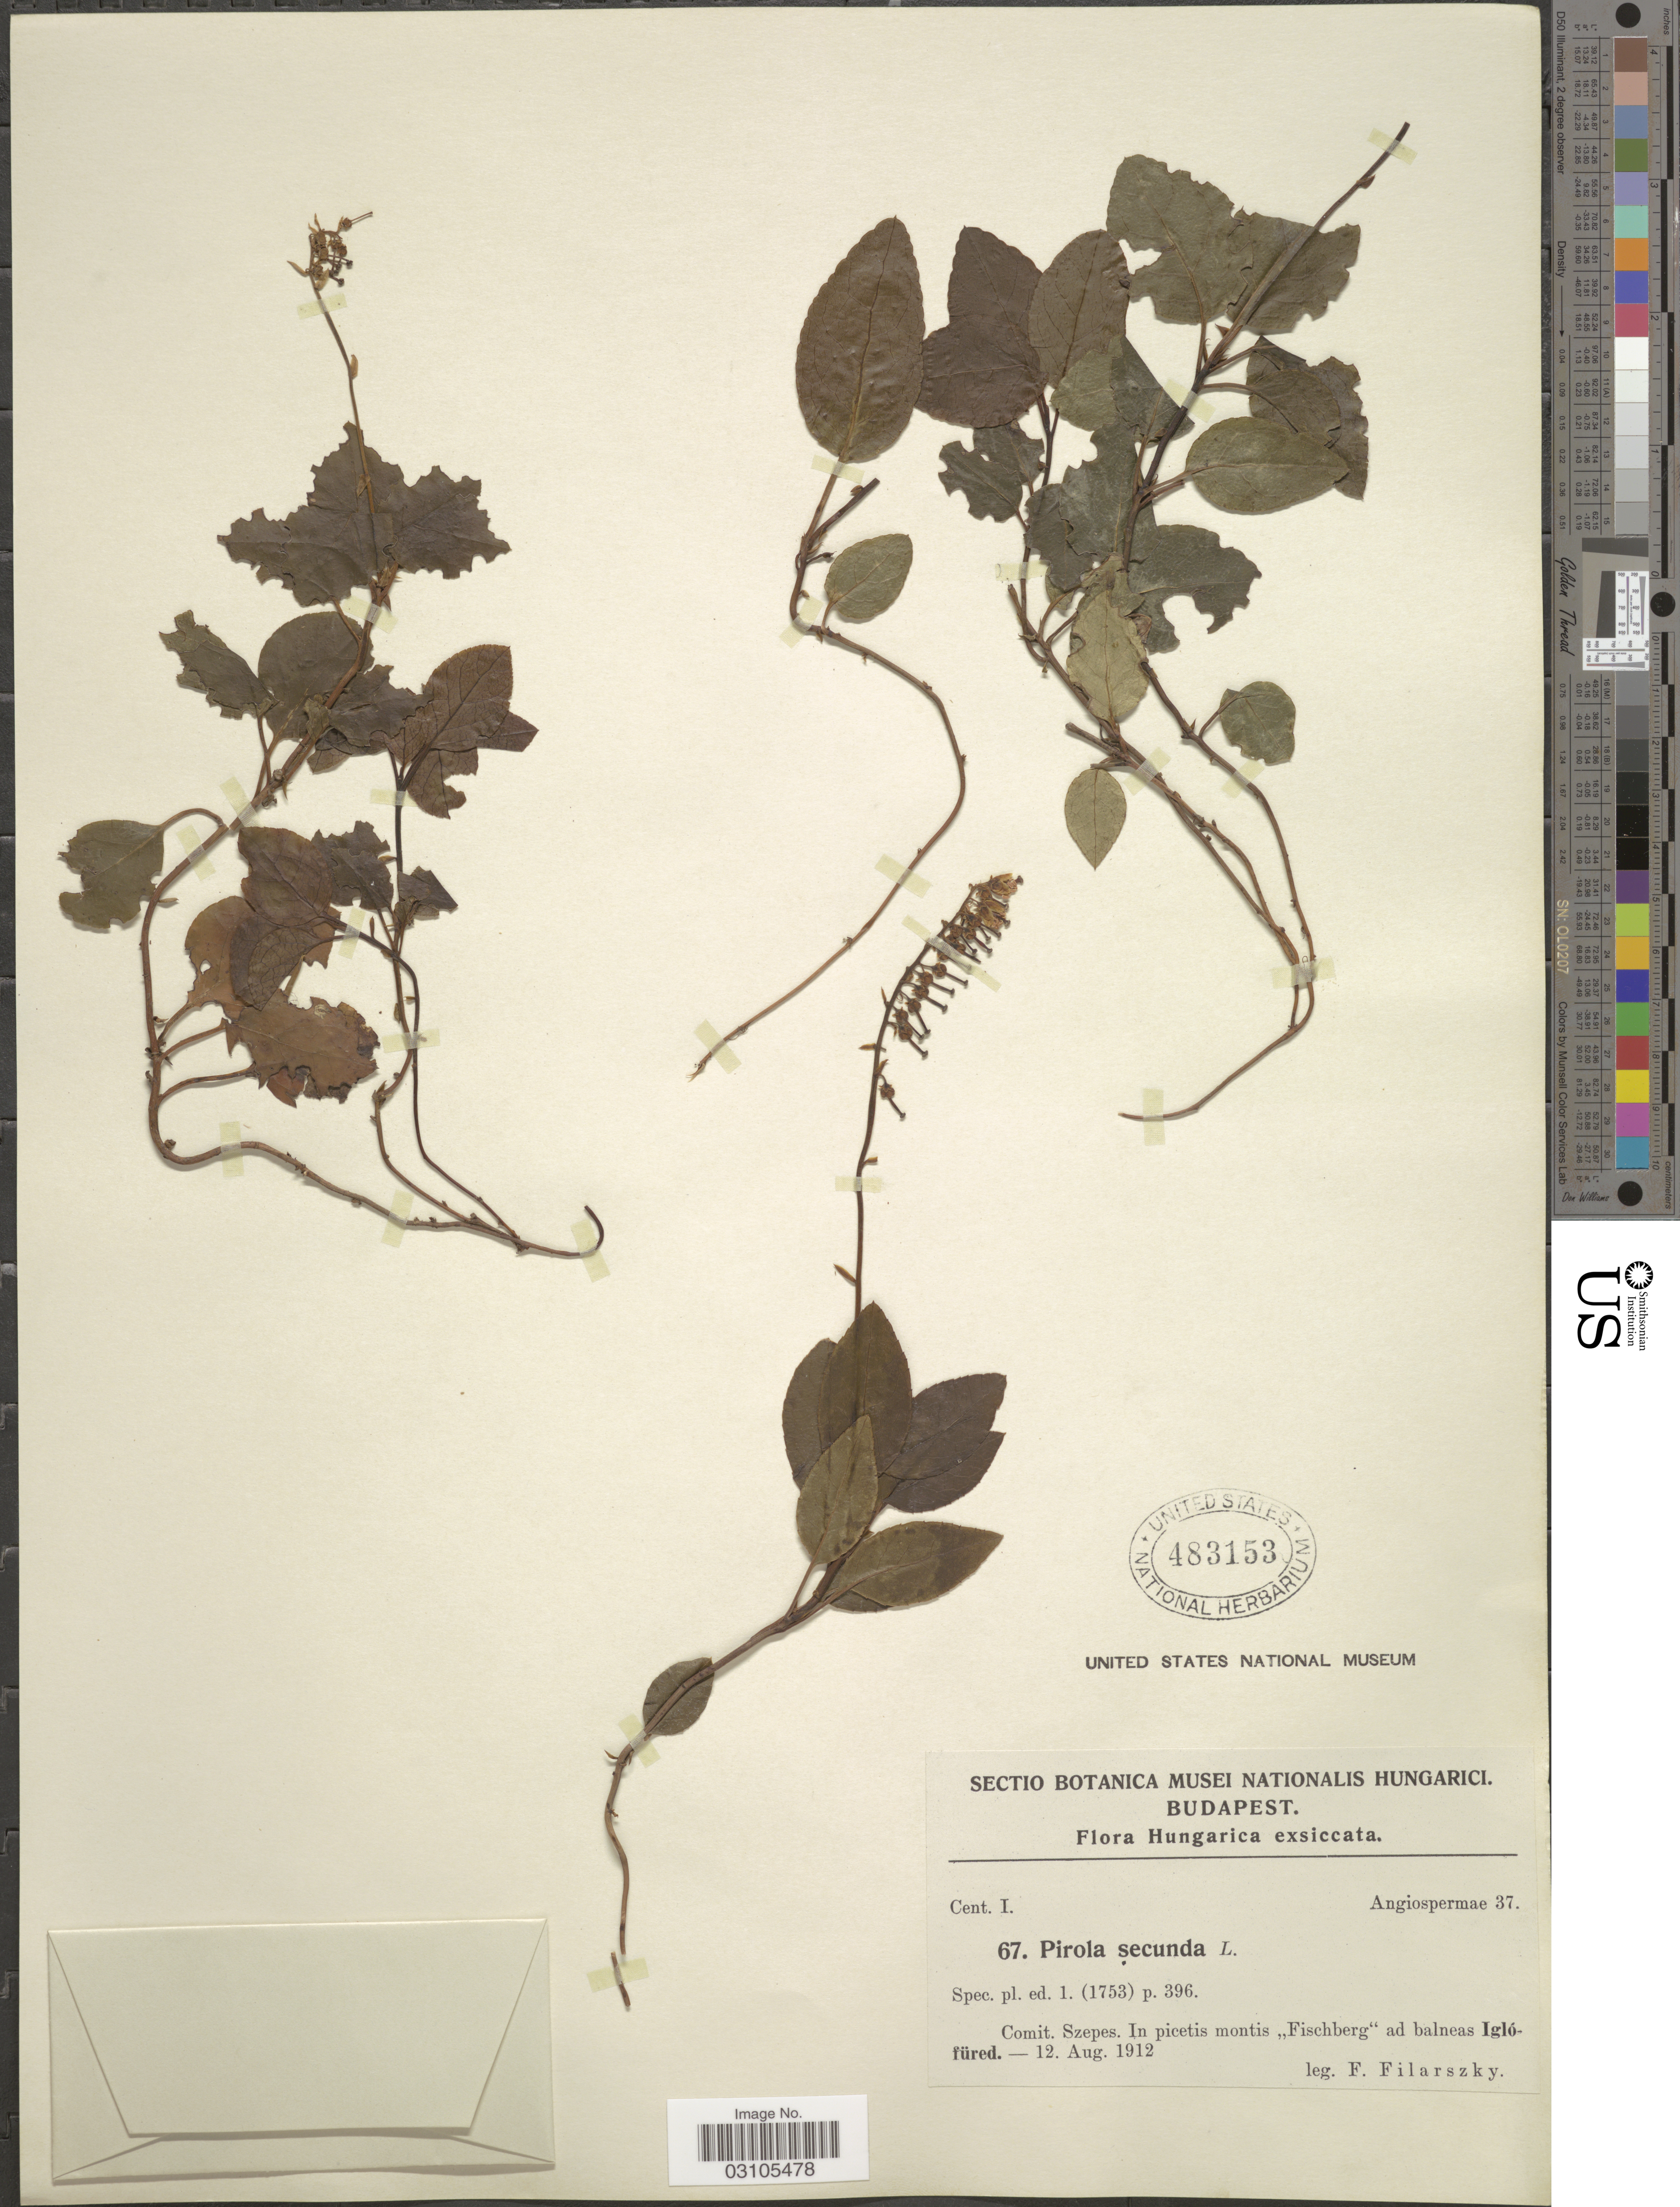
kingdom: Plantae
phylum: Tracheophyta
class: Magnoliopsida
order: Ericales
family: Ericaceae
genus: Orthilia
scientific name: Orthilia secunda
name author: (L.) House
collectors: F. Filarszky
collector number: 67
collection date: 1912-08-12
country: Hungary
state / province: Budapest, Capital District of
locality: Budapest. Comit. Szepes. In picetis montis ,,Fischberg' ad balneas Iglófüred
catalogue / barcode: US 483153